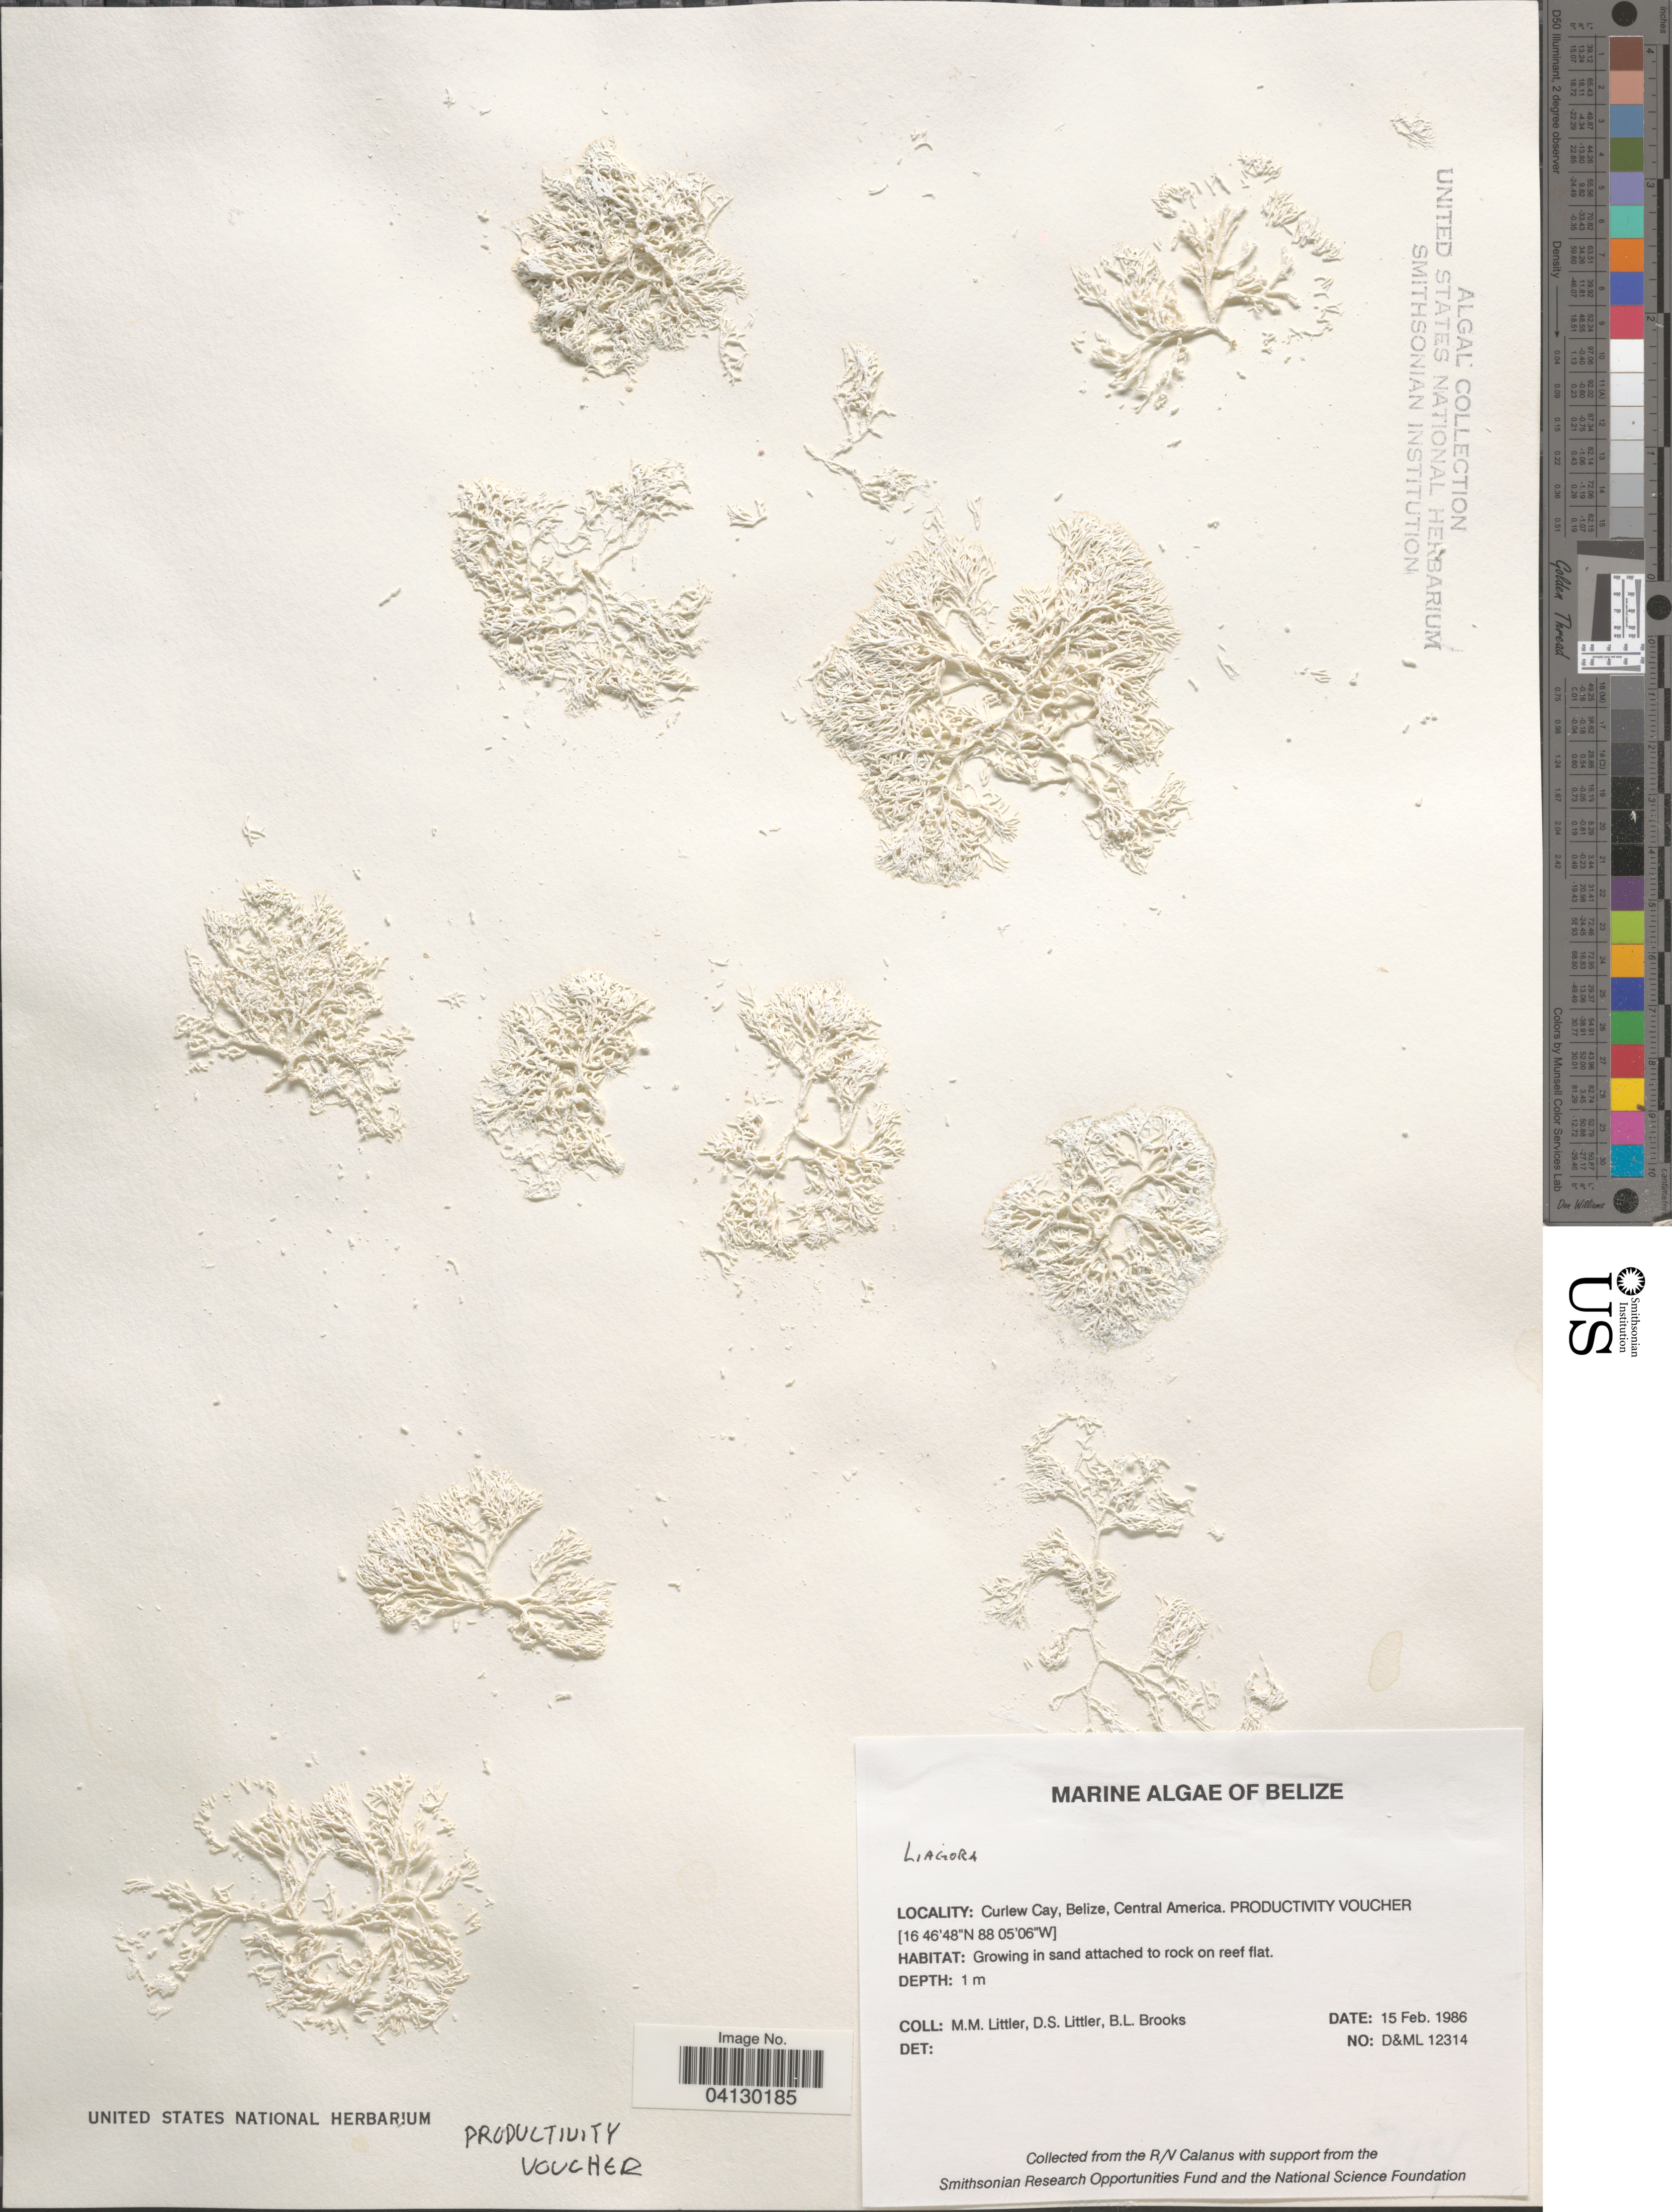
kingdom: Plantae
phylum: Rhodophyta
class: Florideophyceae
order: Nemaliales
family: Liagoraceae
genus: Liagora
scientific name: Liagora sp.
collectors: D. S. Littler & B. Brooks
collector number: D&ML12314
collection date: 1986-02-15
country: Belize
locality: Curlew Cay.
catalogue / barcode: US 328580